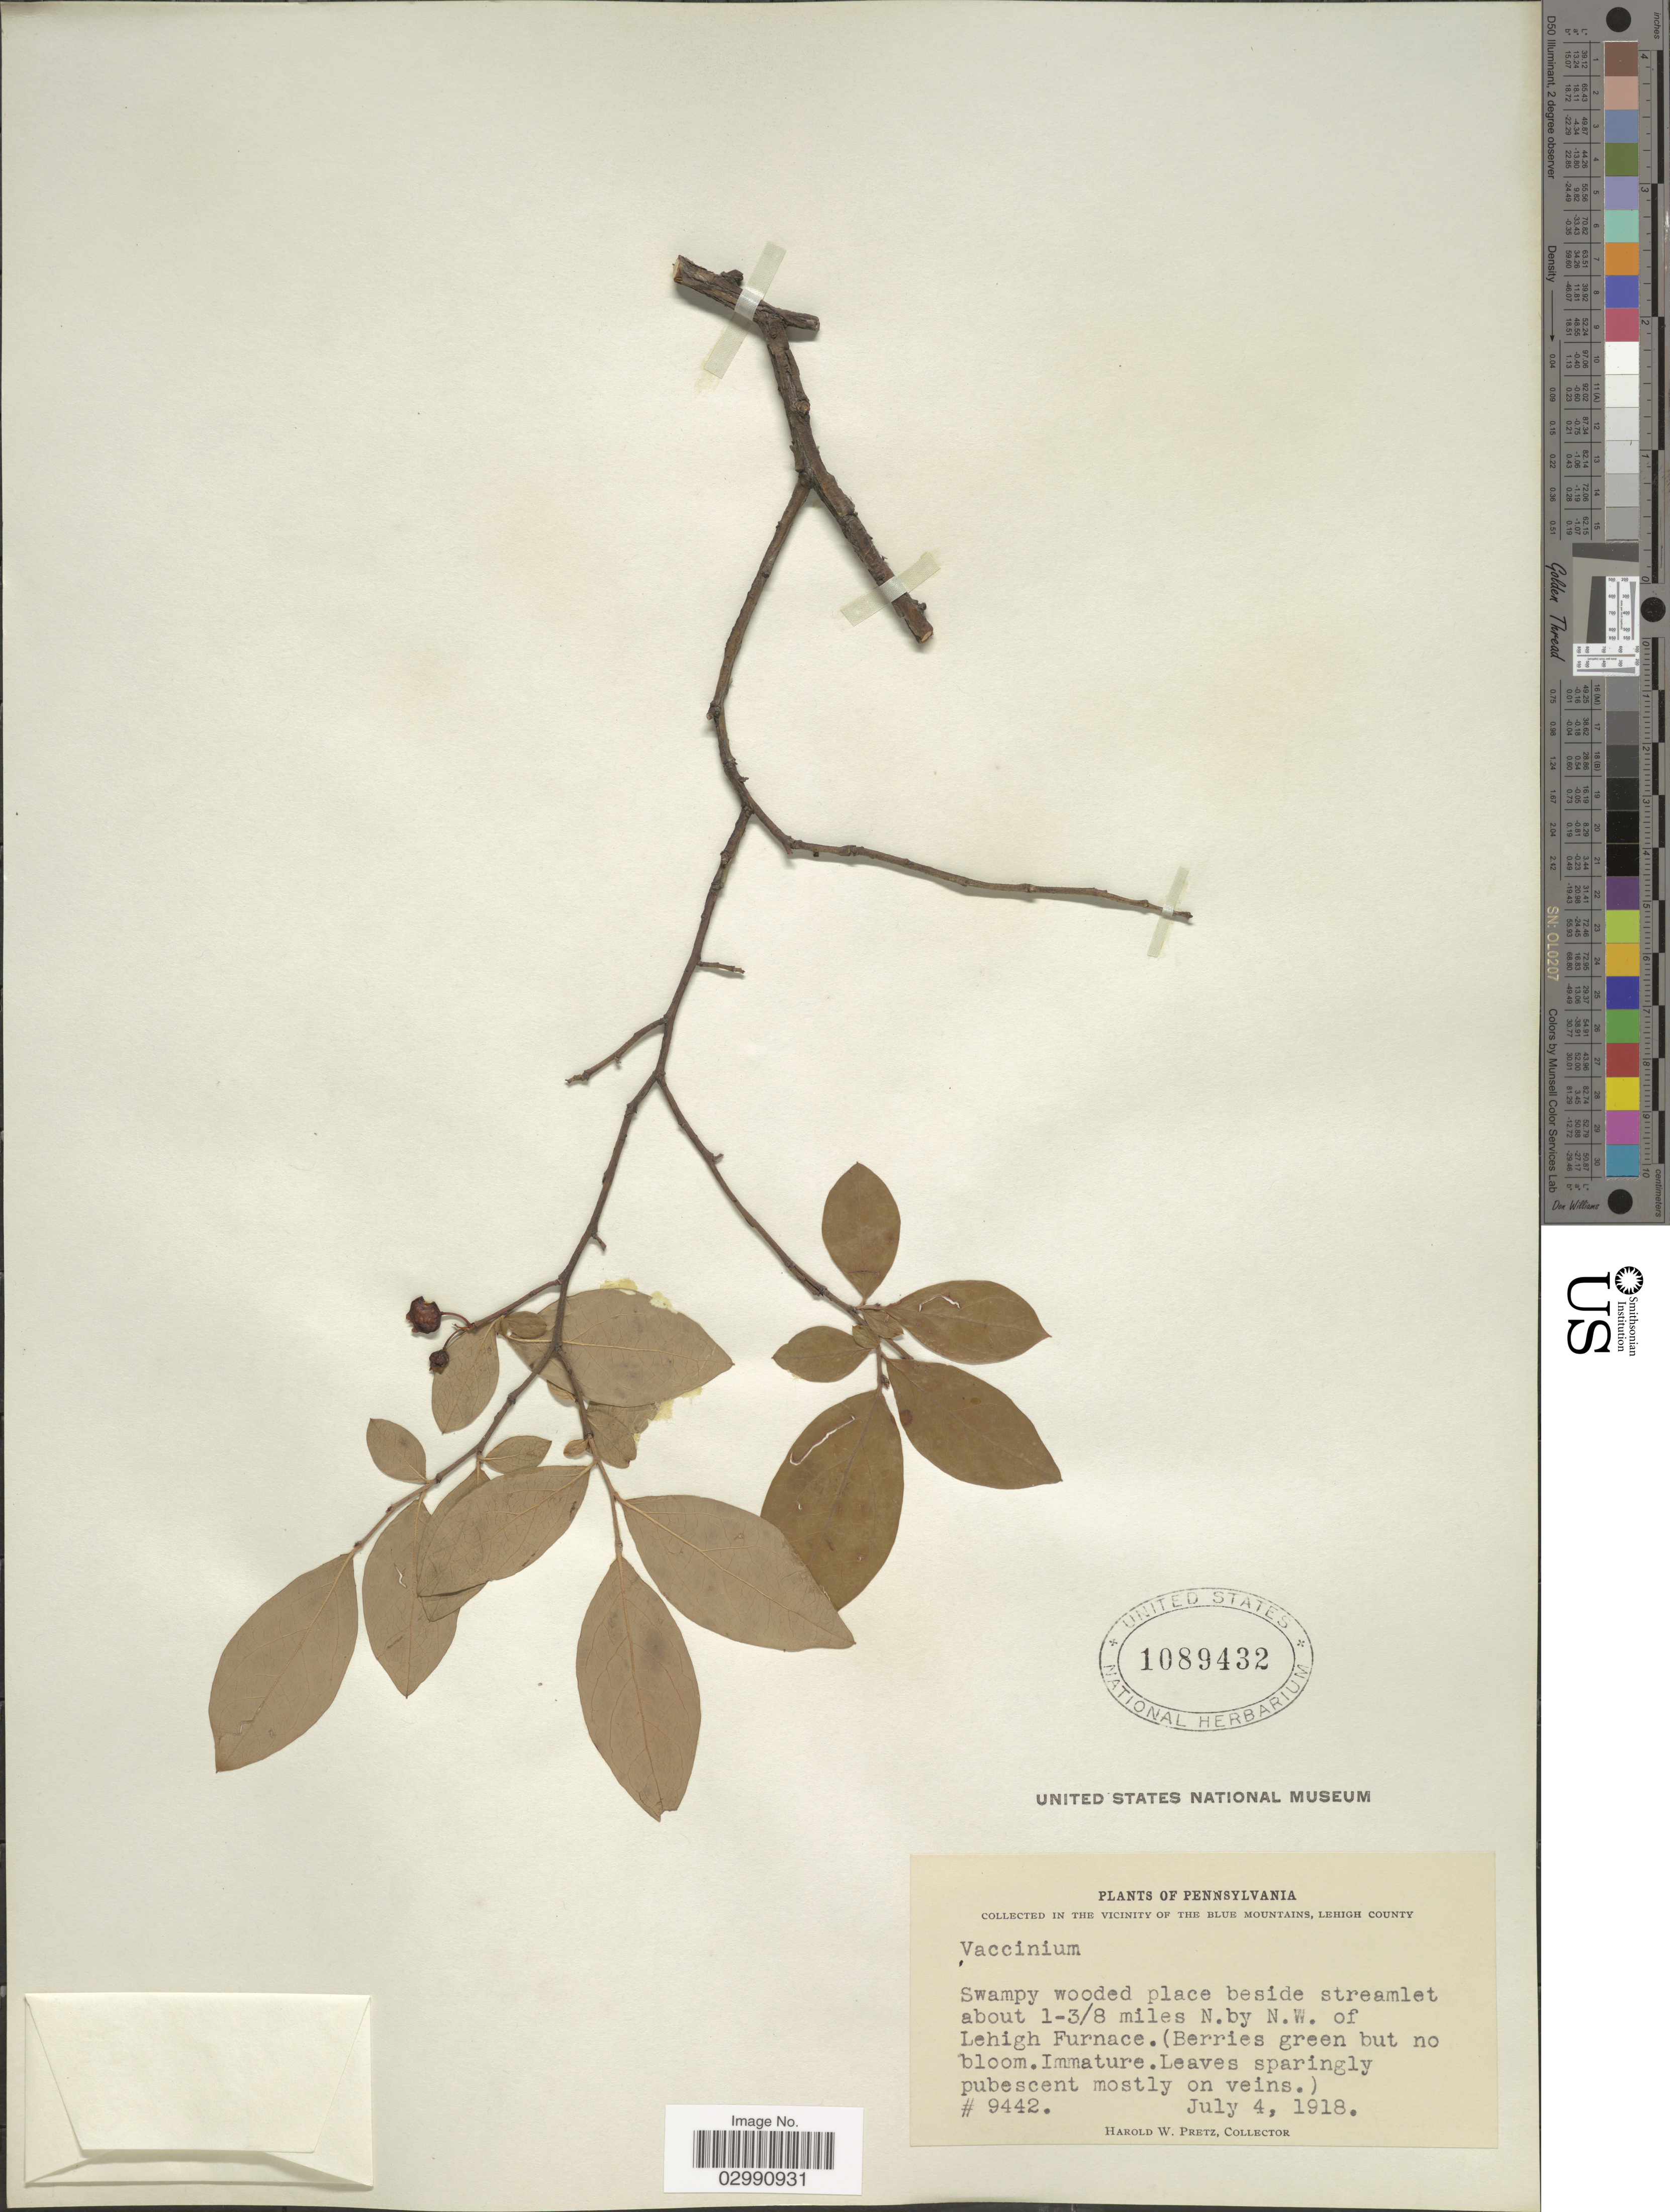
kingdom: Plantae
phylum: Tracheophyta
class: Magnoliopsida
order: Ericales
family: Ericaceae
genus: Vaccinium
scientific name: Vaccinium sp.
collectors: H. W. Pretz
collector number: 9442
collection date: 1918-07-04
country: United States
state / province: Pennsylvania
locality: In the vicinity of the Blue Mountains, Lehigh County. Swampy wooded place beside streamlet about 1-3/8 miles N. by N.W. of Lehigh Furnace.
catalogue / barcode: US 1089432